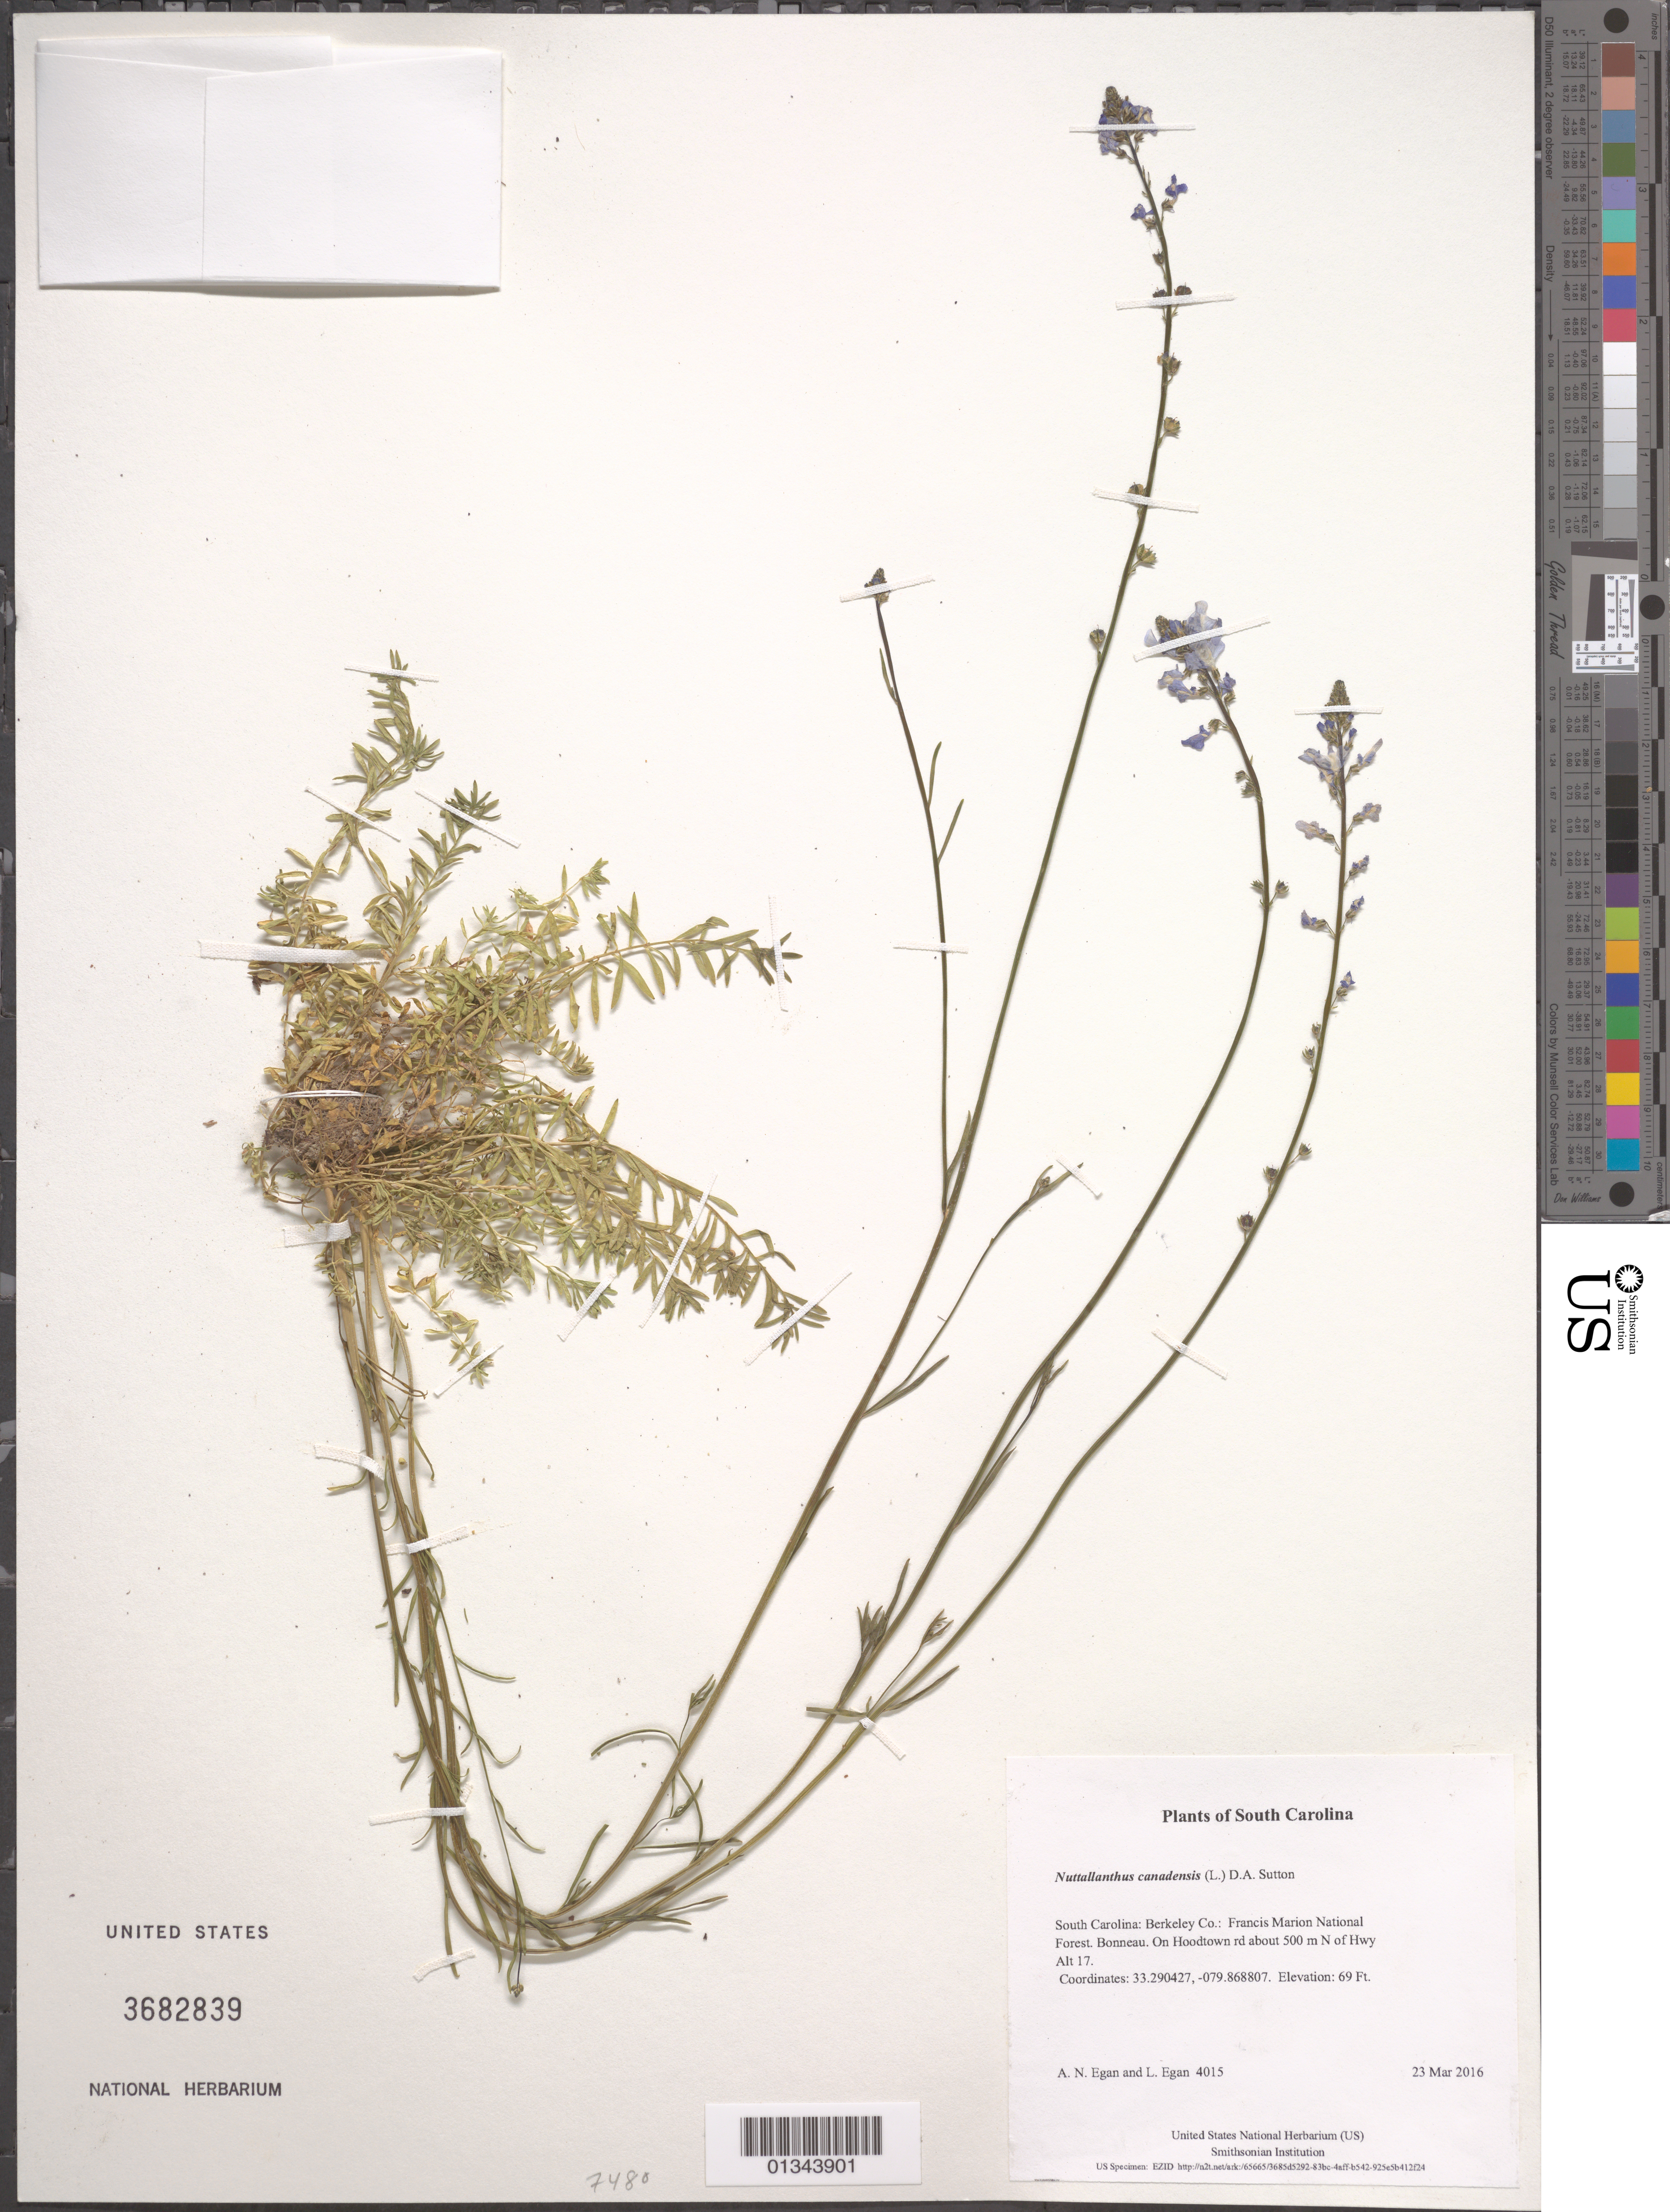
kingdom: Plantae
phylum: Tracheophyta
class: Magnoliopsida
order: Lamiales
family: Plantaginaceae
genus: Nuttallanthus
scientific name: Nuttallanthus canadensis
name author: (L.) D.A. Sutton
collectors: A. N. Egan & L. Egan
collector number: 4015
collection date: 2016-03-23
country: United States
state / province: South Carolina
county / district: Berkeley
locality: Francis Marion National Forest. Bonneau. On Hoodtown rd about 500 m N of Hwy Alt 17.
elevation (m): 21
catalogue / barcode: US 3682839